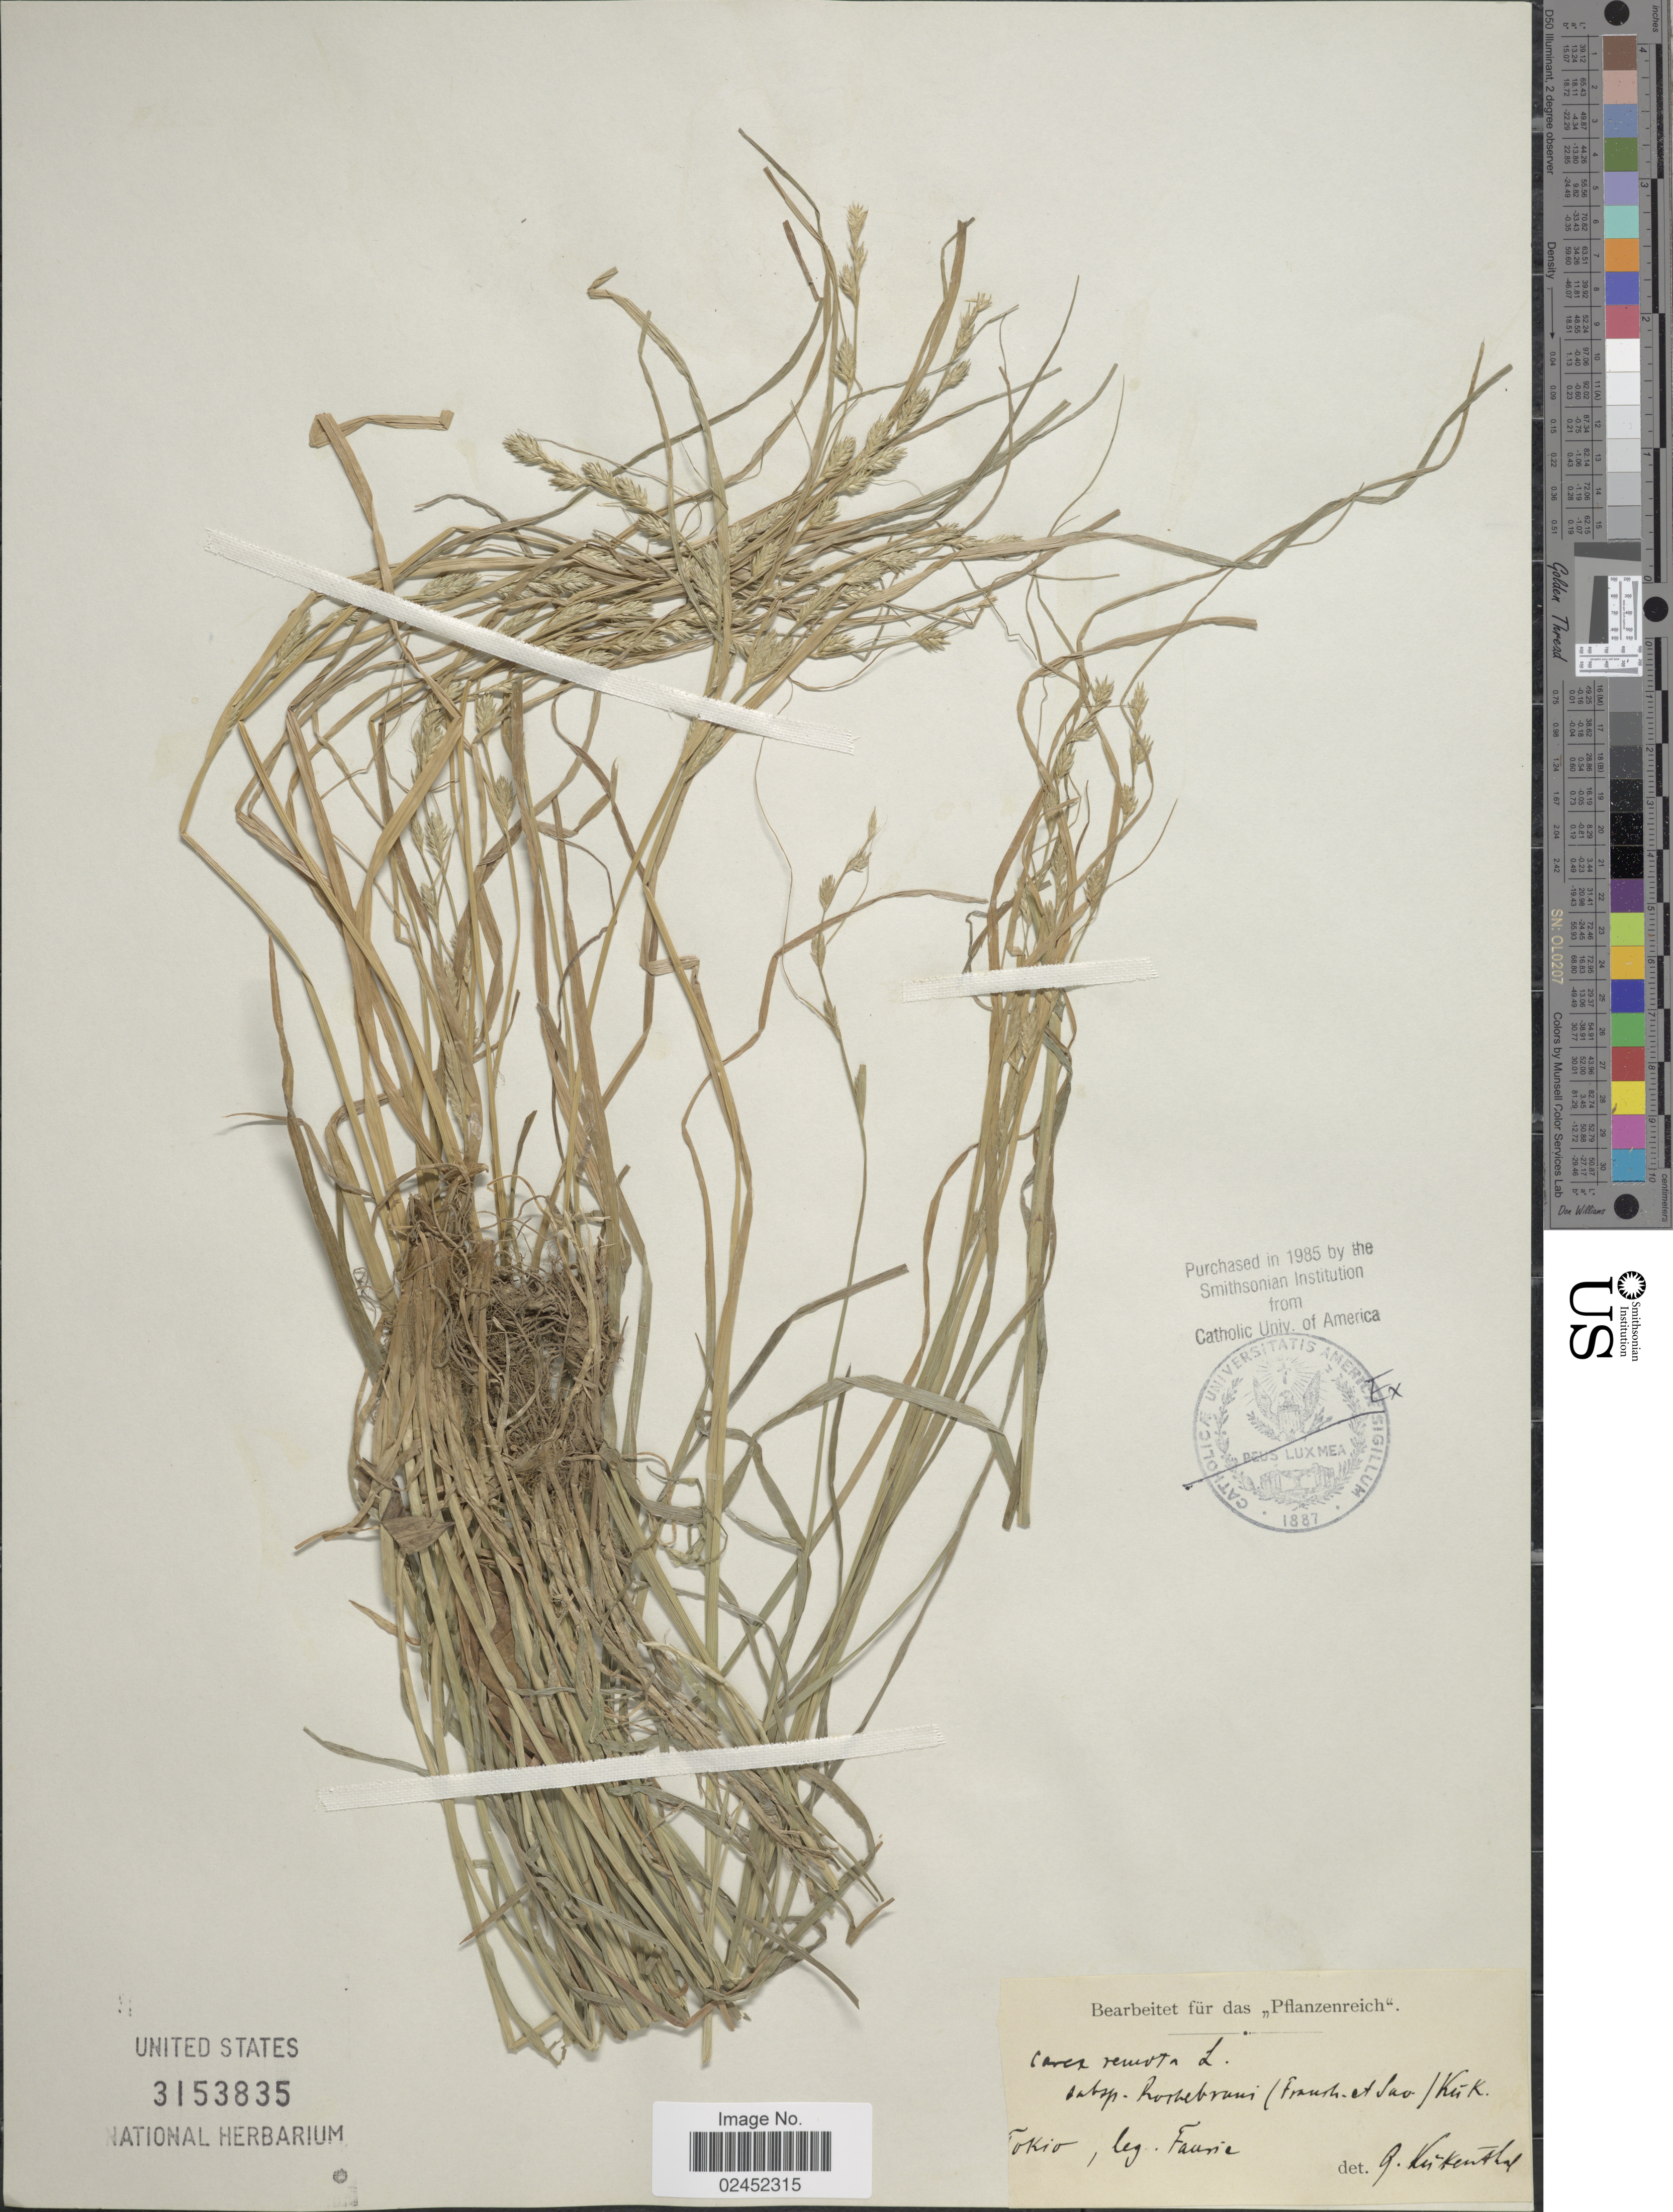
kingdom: Plantae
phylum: Tracheophyta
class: Liliopsida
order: Poales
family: Cyperaceae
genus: Carex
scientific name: Carex remota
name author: L.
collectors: -. Faurie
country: Japan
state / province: Tokyo, Federal City of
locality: Tokio.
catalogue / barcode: US 3153835